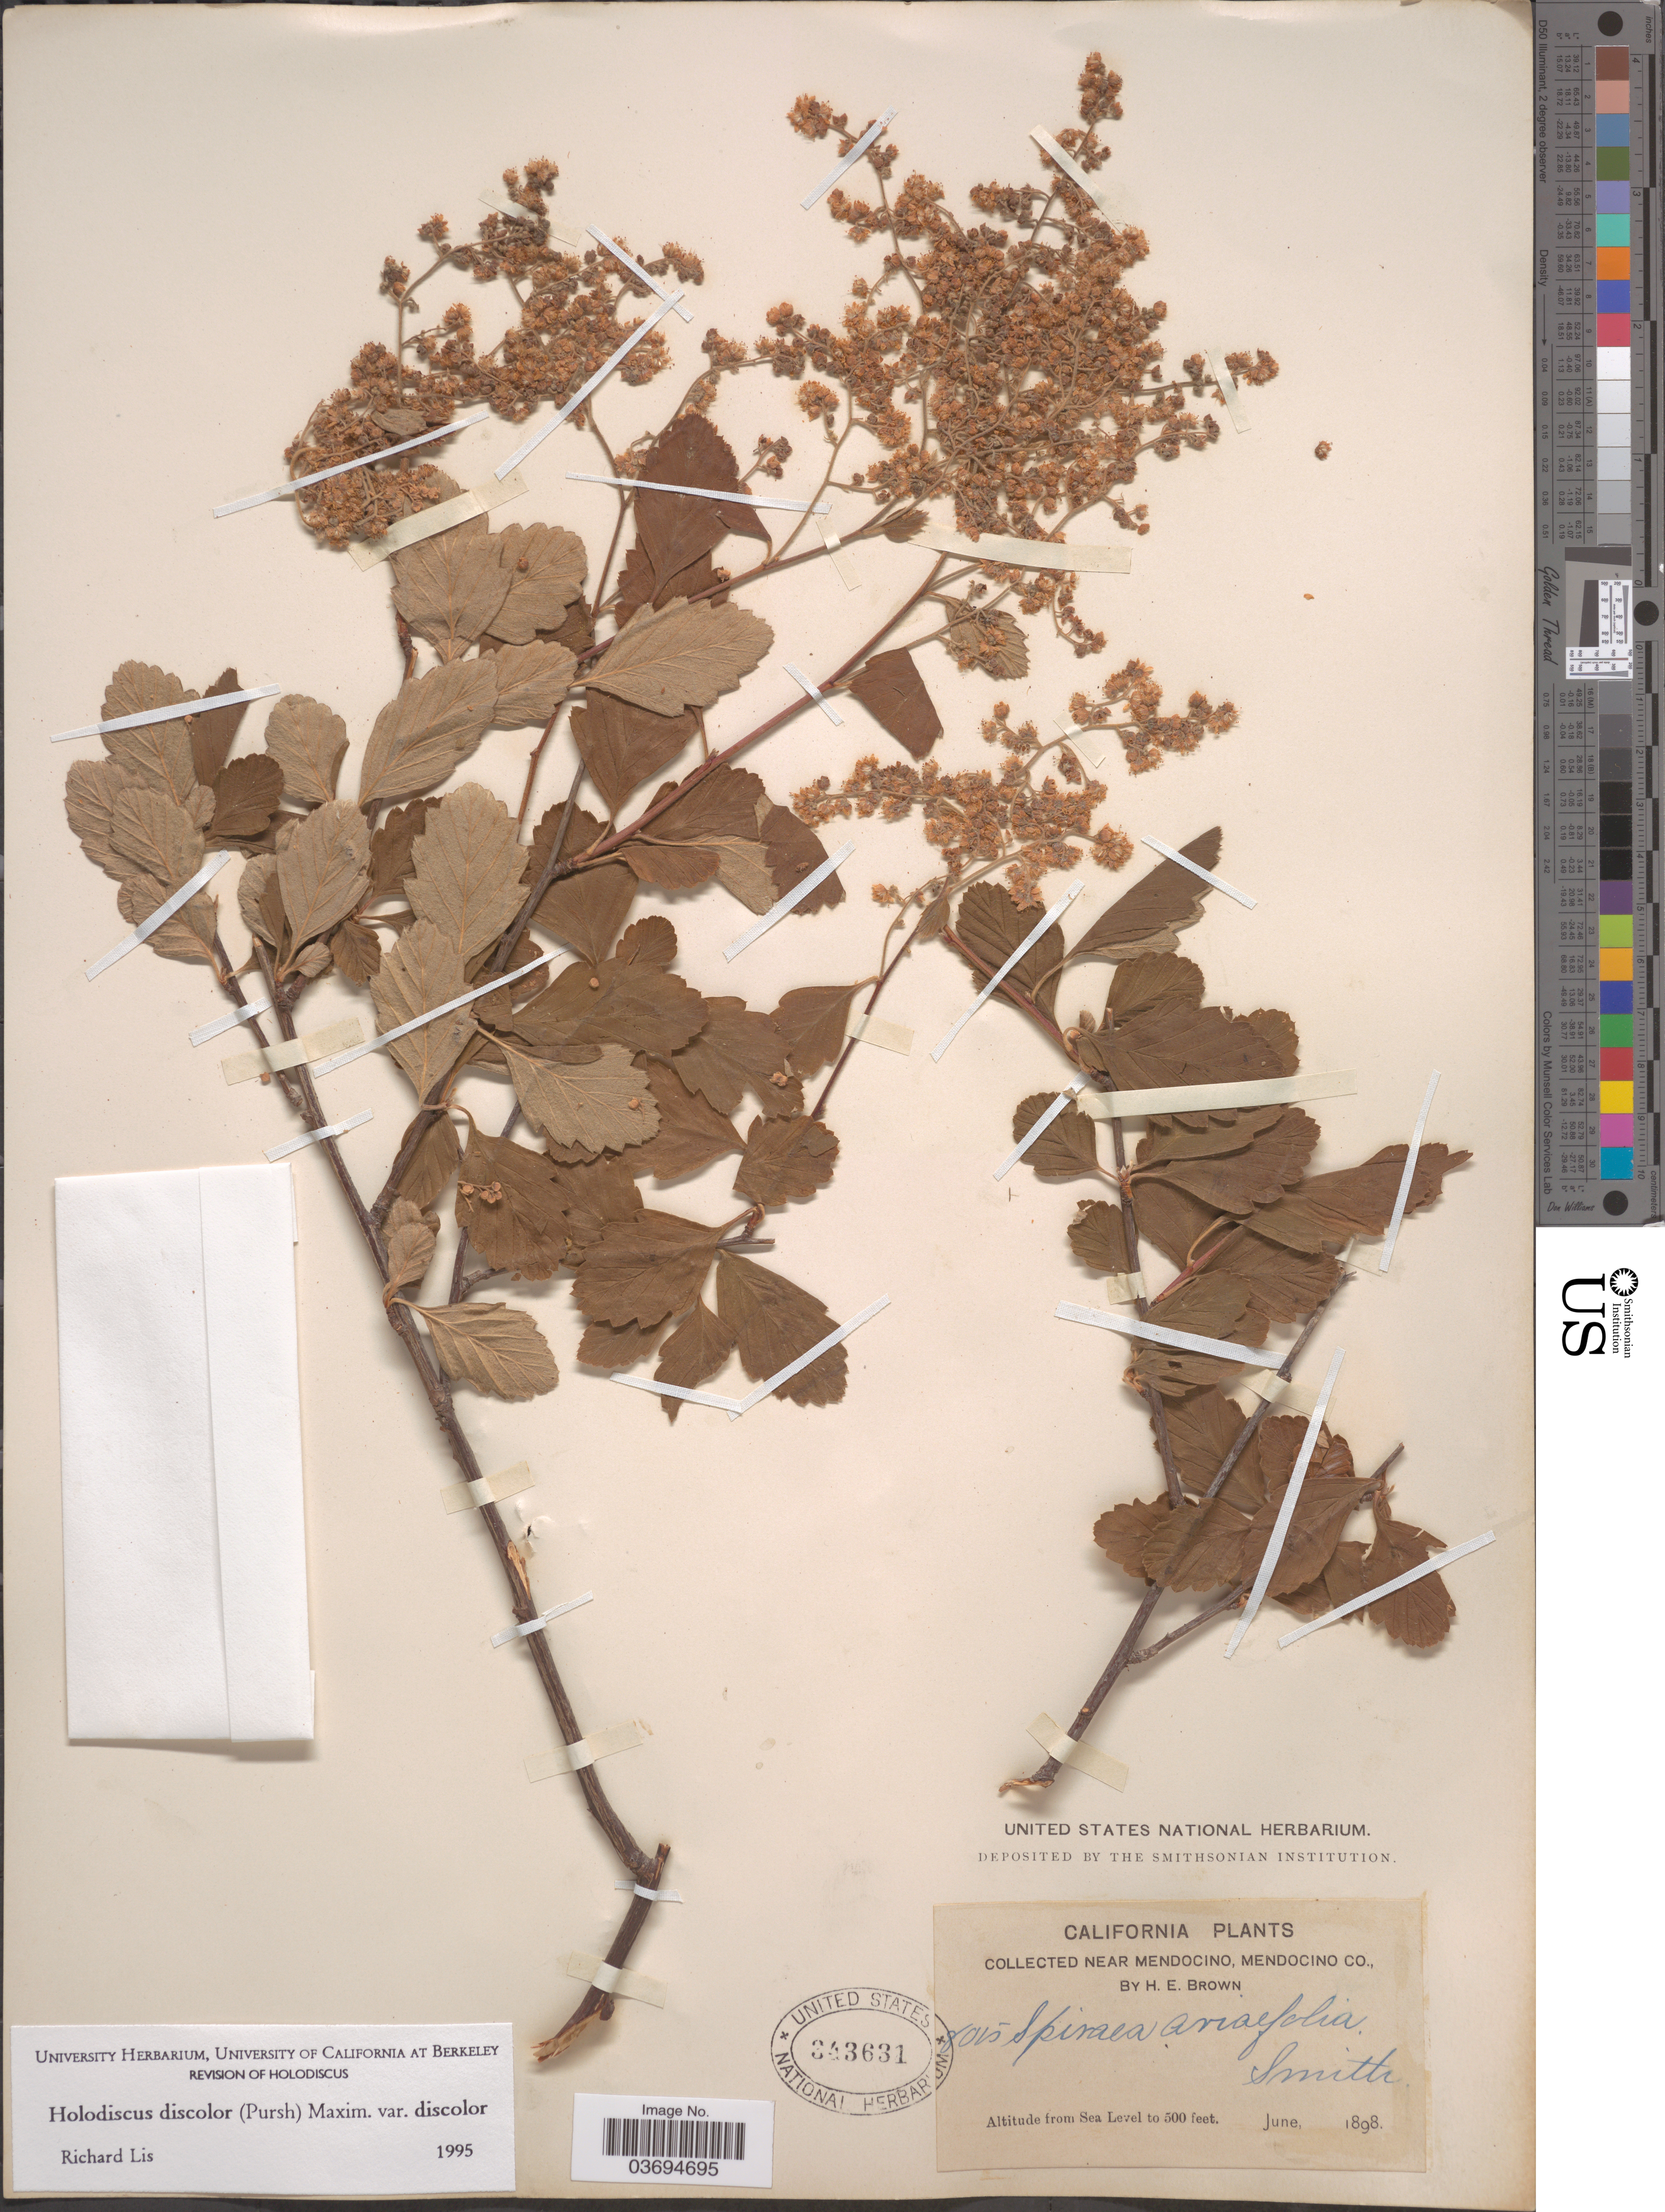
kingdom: Plantae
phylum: Tracheophyta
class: Magnoliopsida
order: Rosales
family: Rosaceae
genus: Holodiscus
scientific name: Holodiscus discolor var. discolor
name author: (Pursh) Maxim.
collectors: H. E. Brown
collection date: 1898-06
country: United States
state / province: California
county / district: Mendocino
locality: Near Mendocino, Mendocino Co.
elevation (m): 0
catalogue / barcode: US 343631